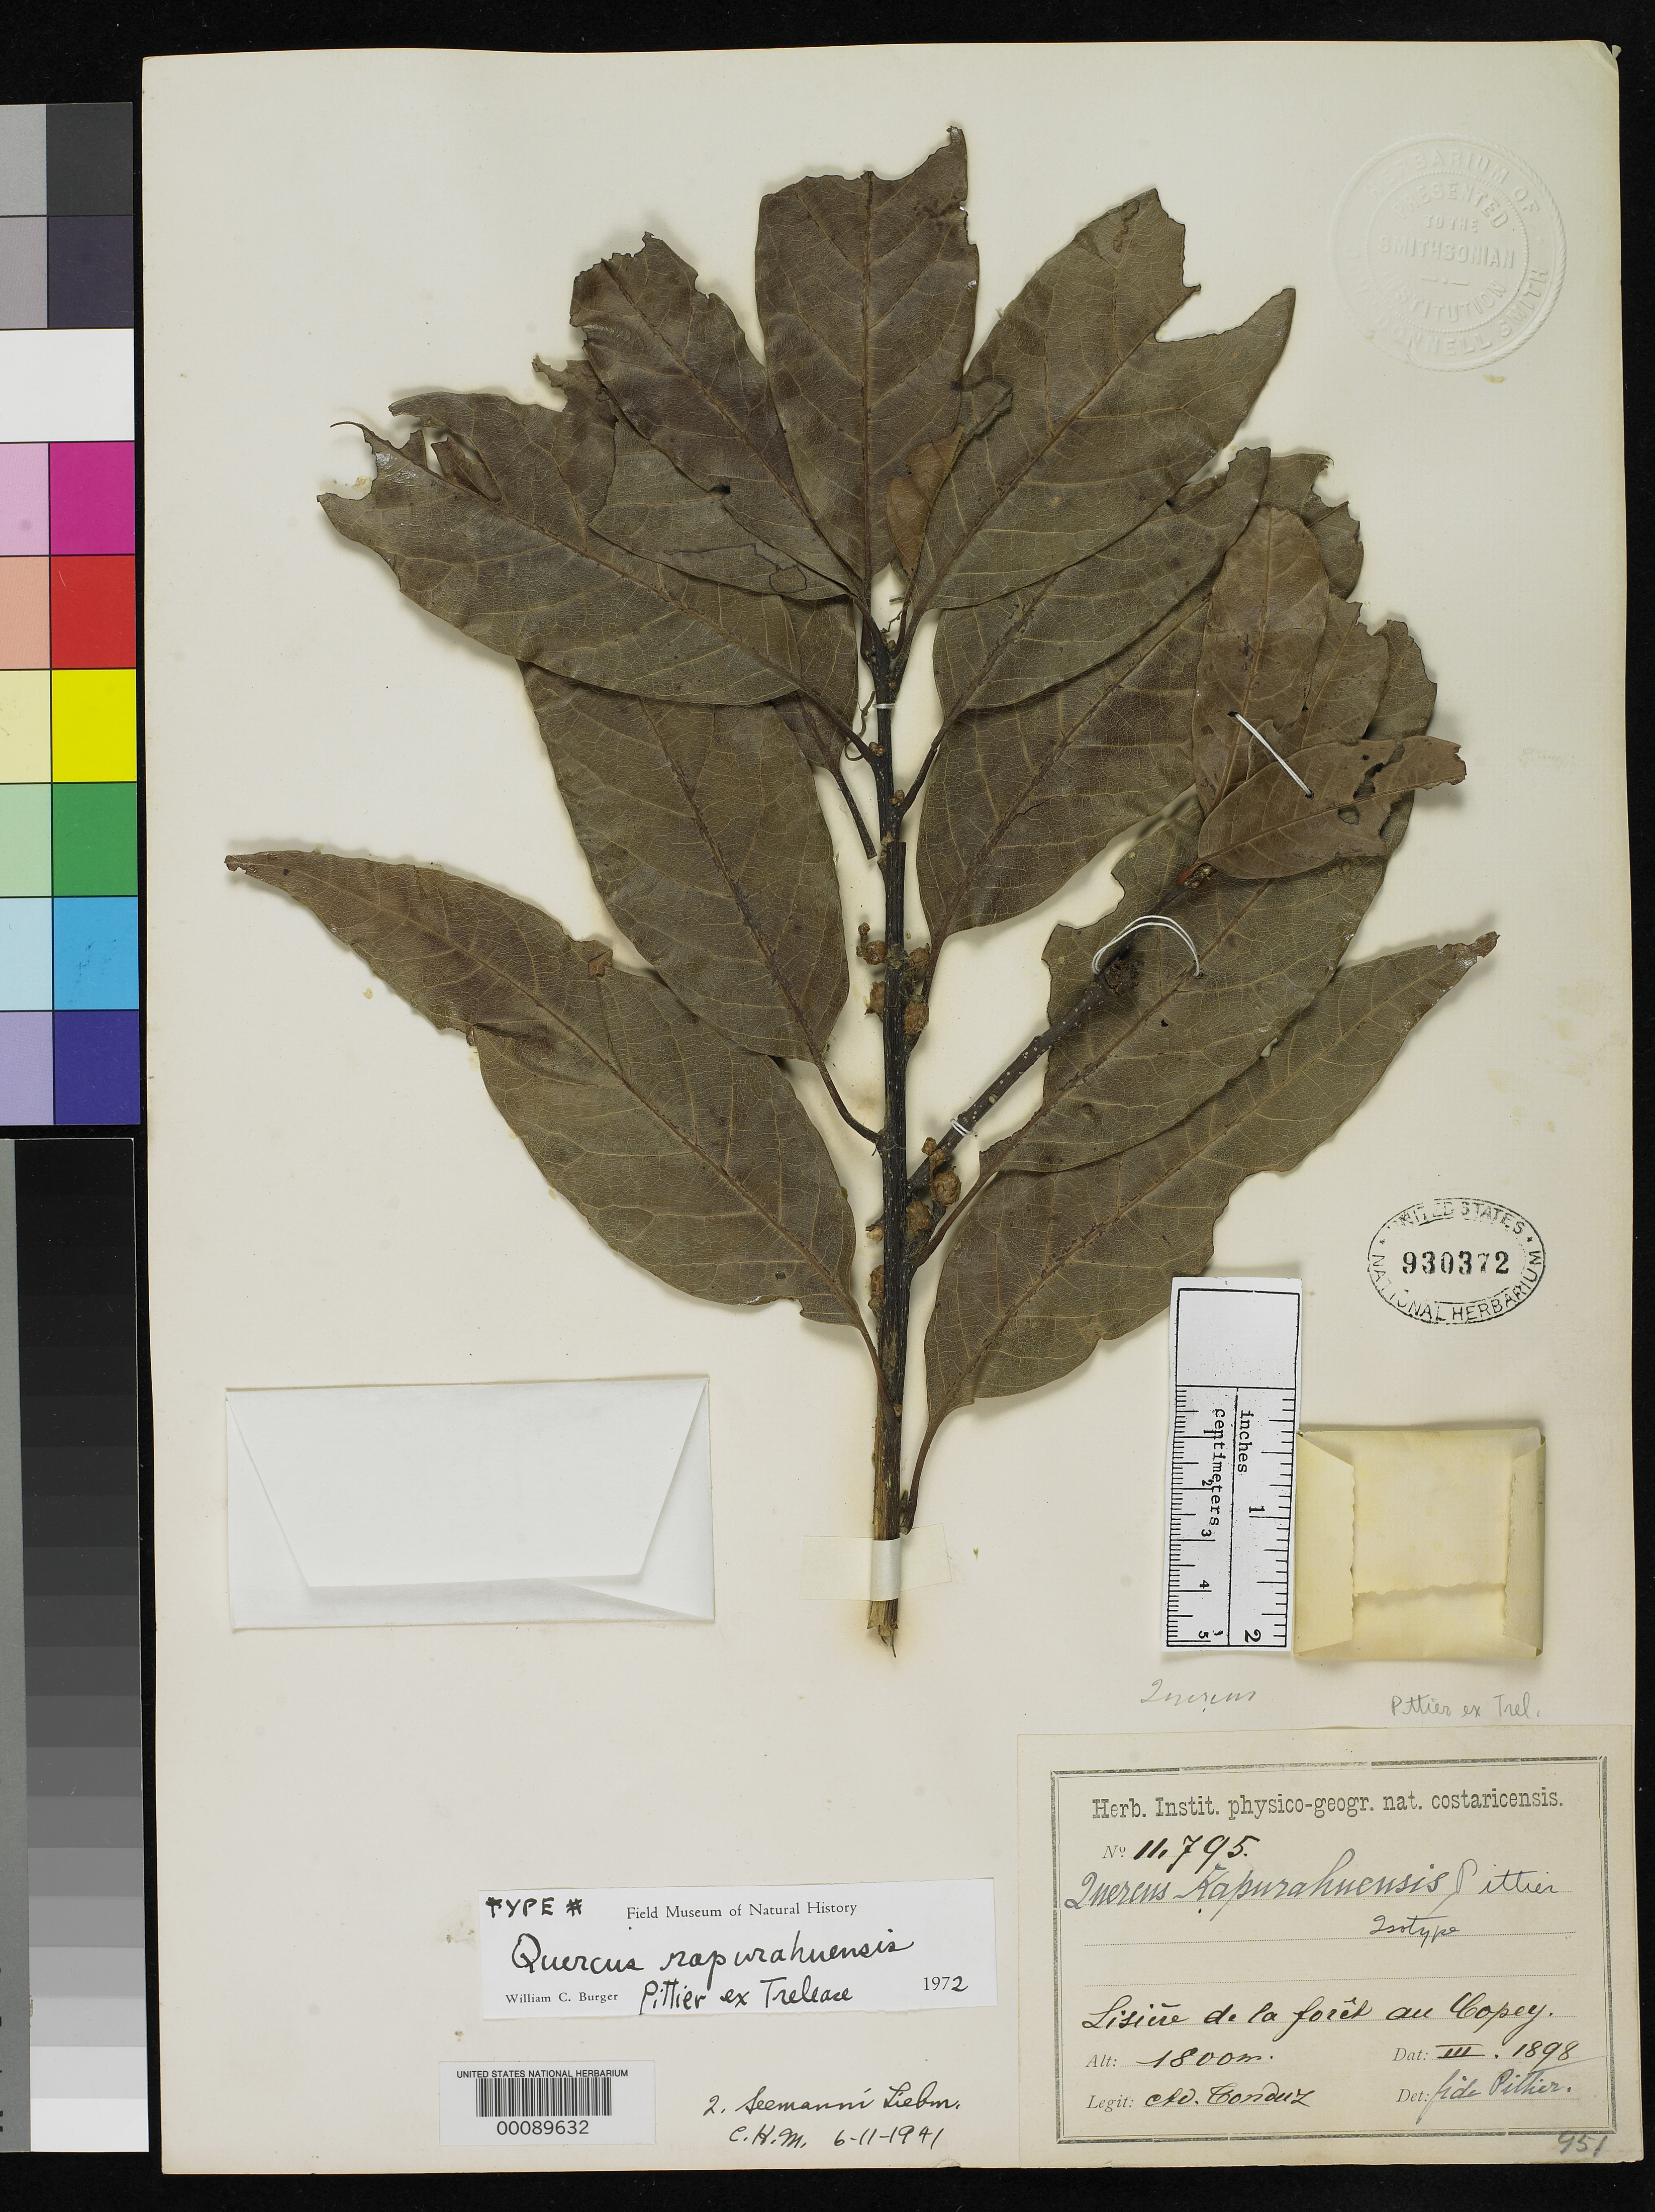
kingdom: Plantae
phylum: Tracheophyta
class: Magnoliopsida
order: Fagales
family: Fagaceae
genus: Quercus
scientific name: Quercus rapurahuensis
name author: Pittier ex Trel.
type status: Isotype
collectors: A. Tonduz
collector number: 11795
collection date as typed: Mar 1898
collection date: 1898-03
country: Costa Rica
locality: Copey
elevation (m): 1800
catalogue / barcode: US 930372